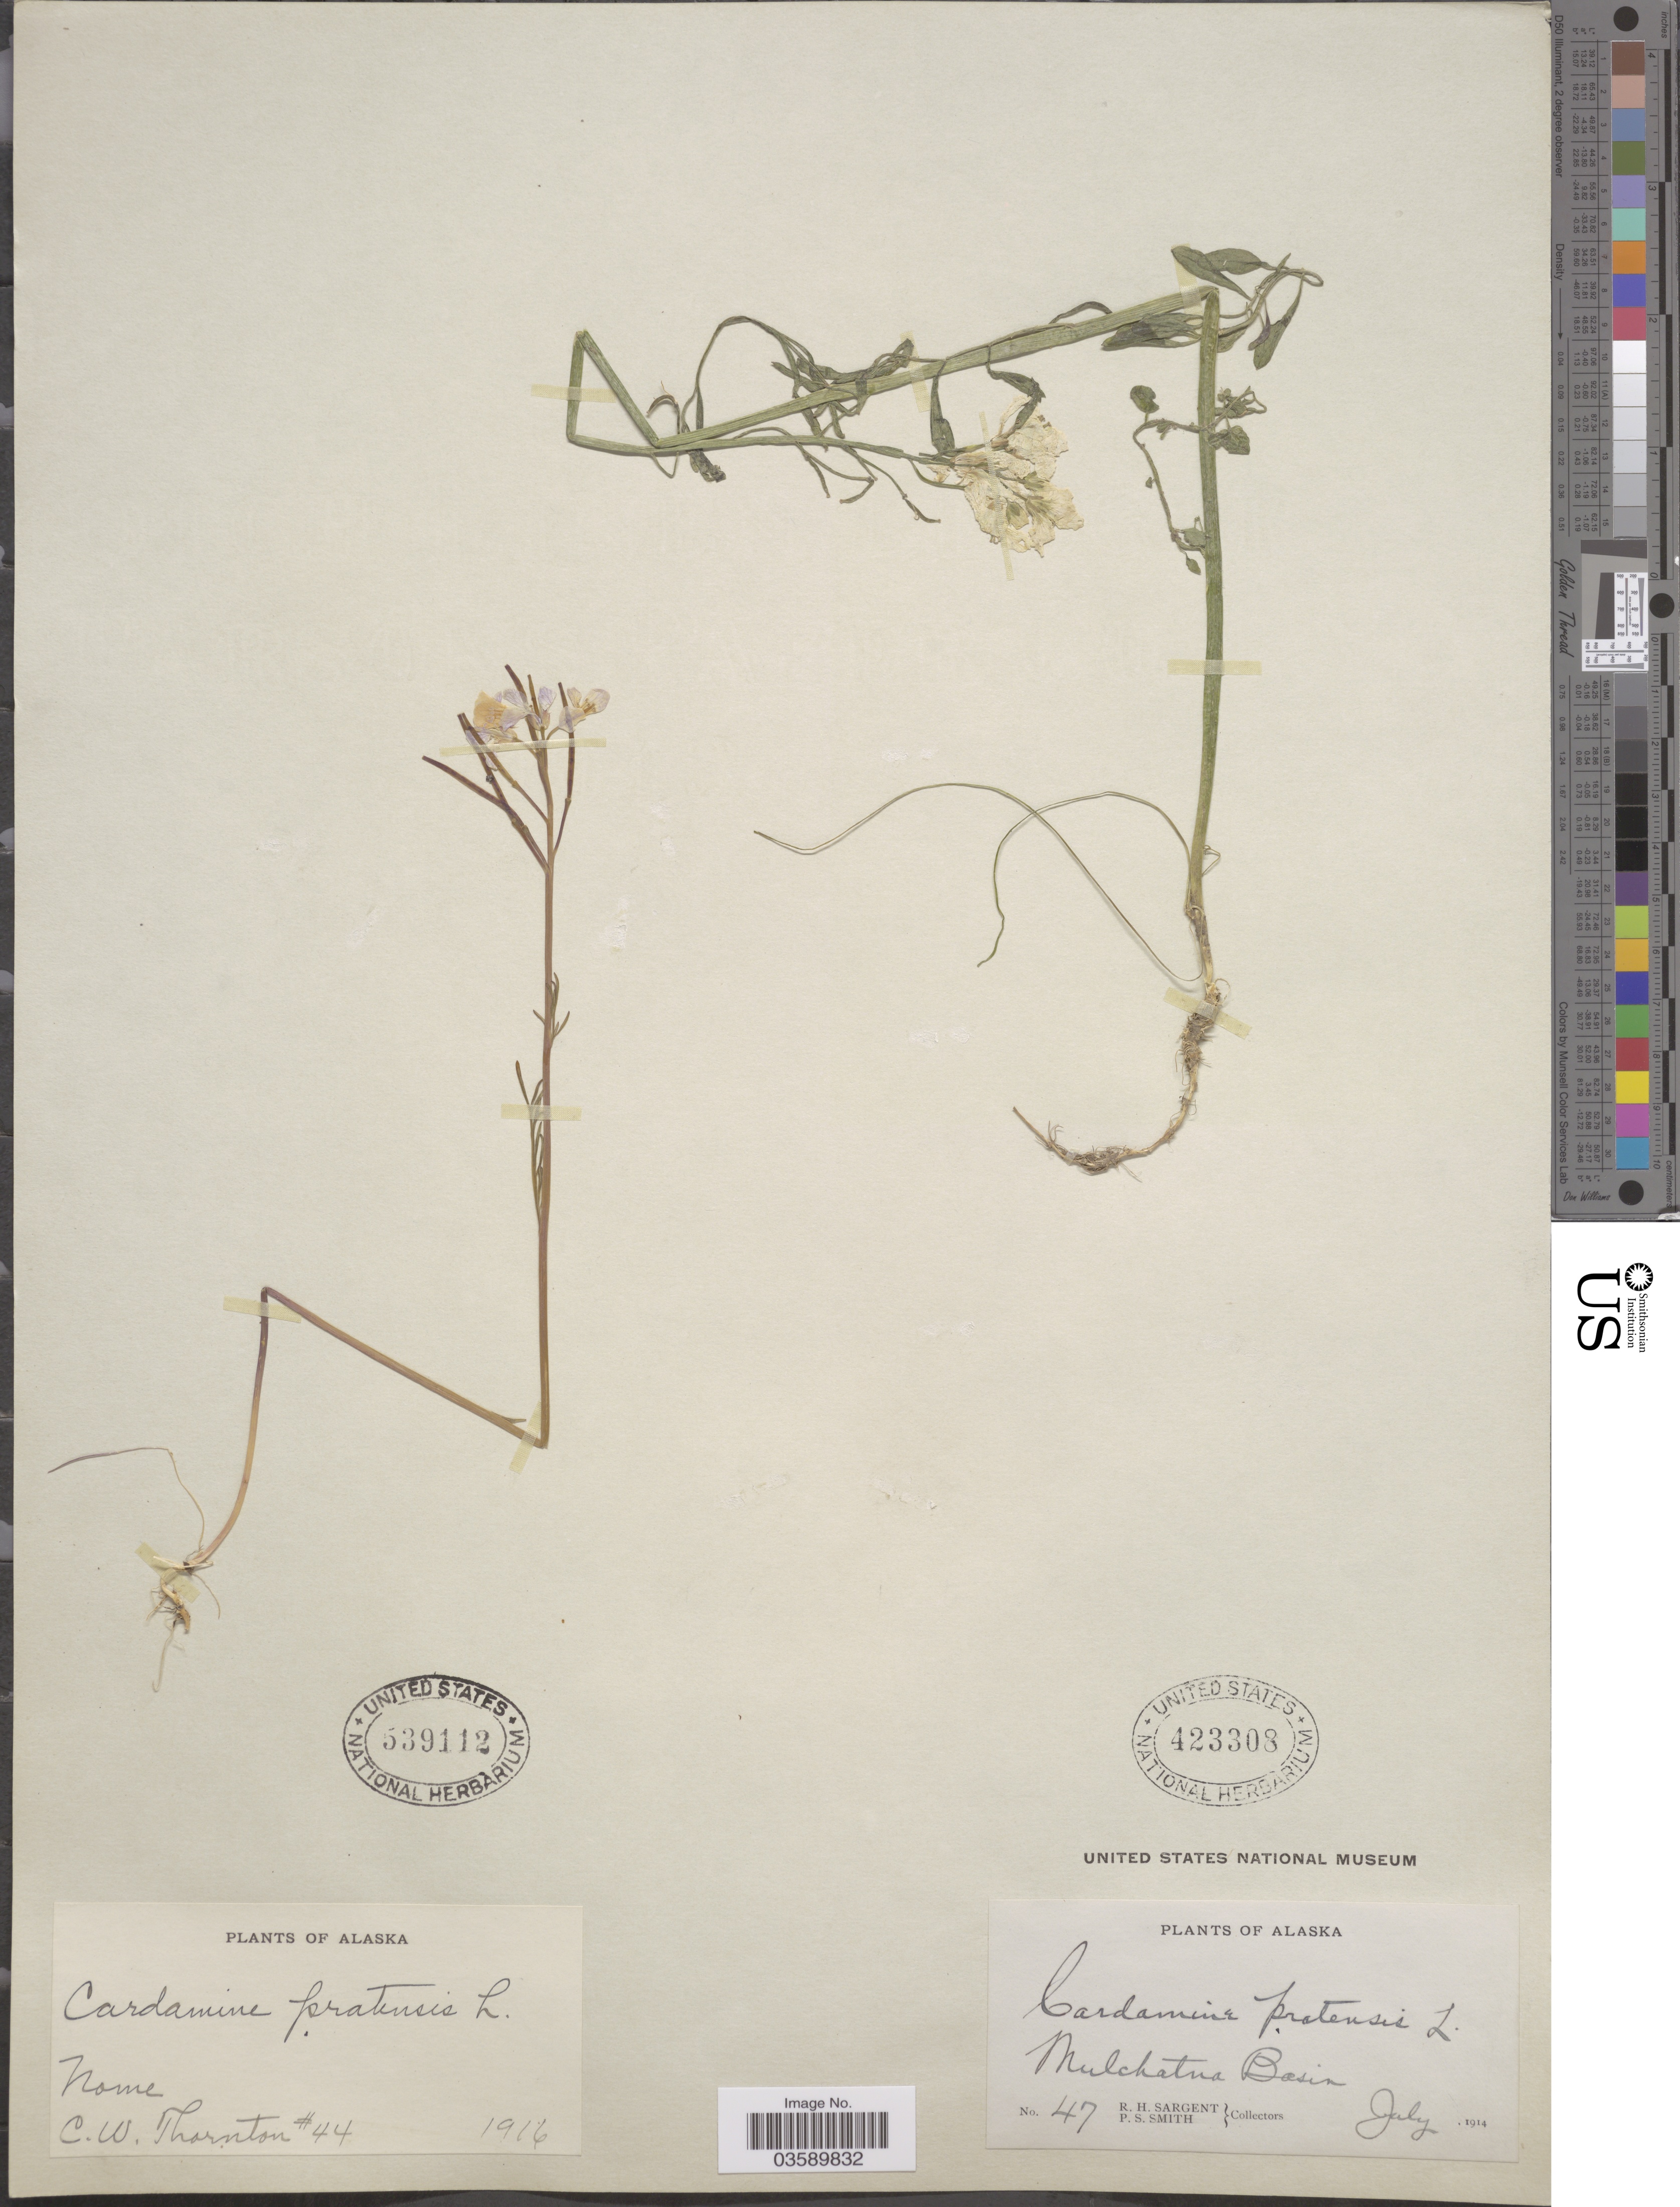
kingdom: Plantae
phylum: Tracheophyta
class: Magnoliopsida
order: Brassicales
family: Brassicaceae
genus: Cardamine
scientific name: Cardamine pratensis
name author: L.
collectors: R. Sargent & P. Smith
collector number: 47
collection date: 1914-07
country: United States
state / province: Alaska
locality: Mulchatna Basin.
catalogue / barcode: US 423308-2